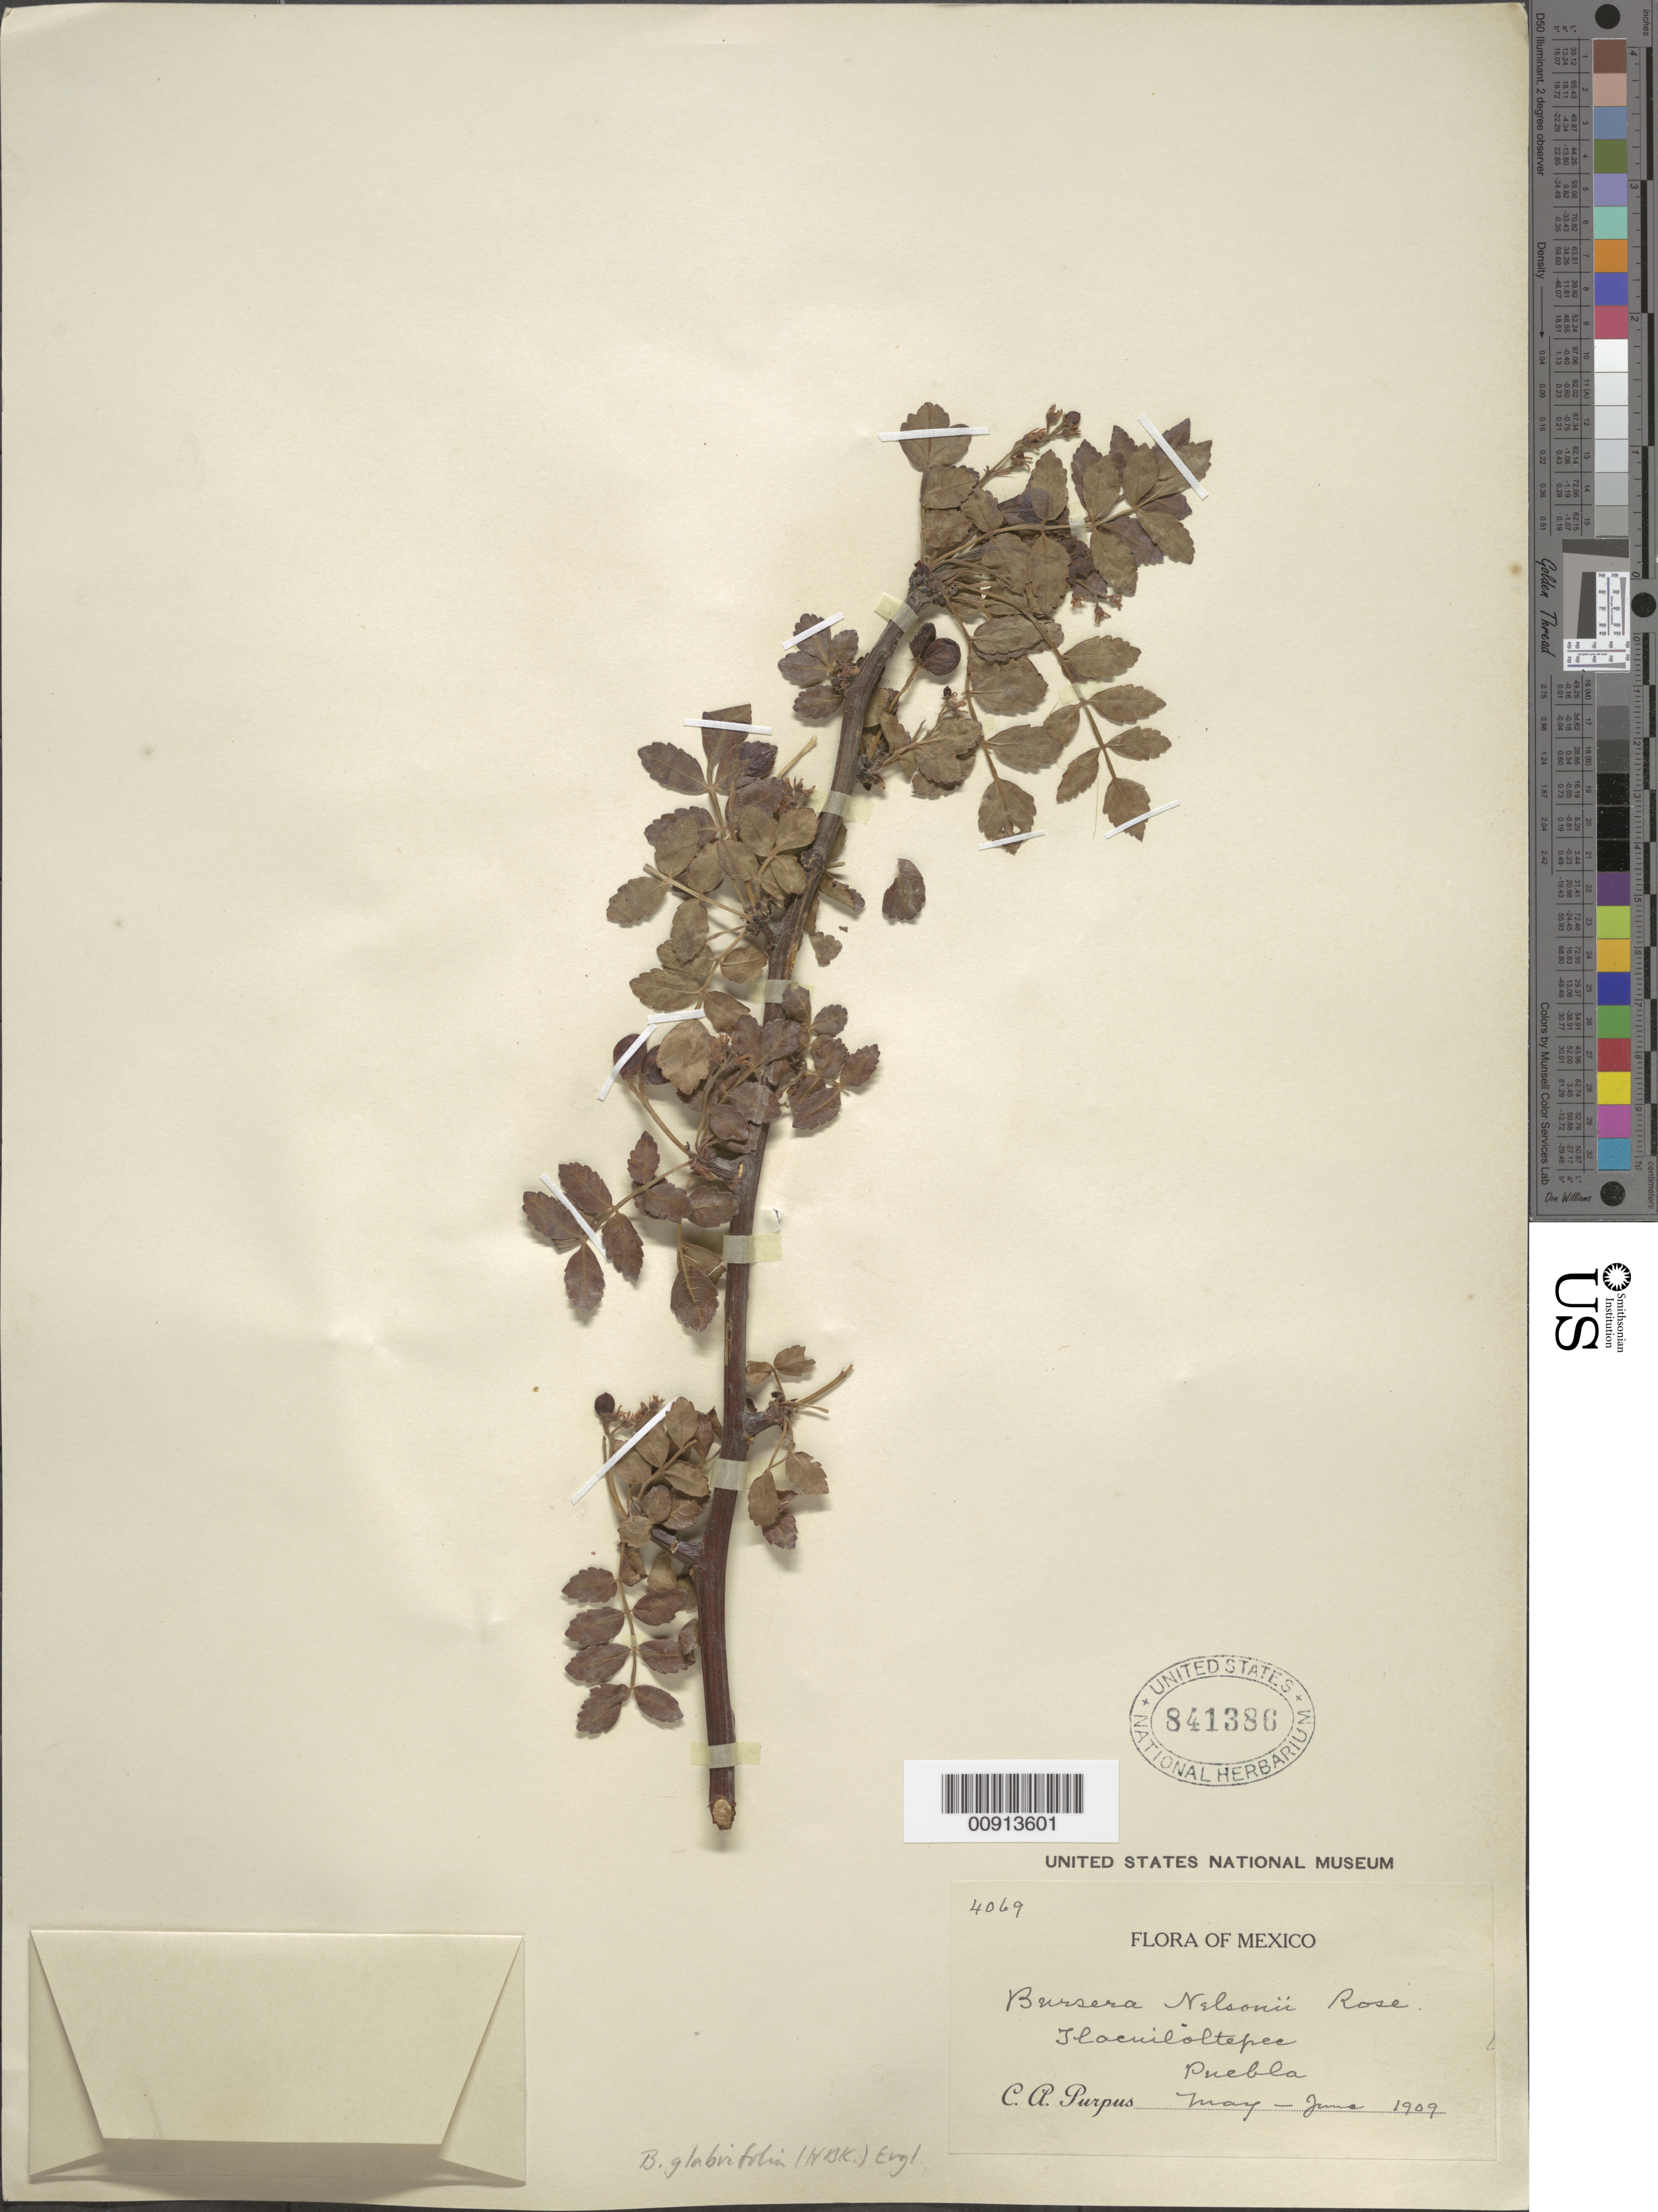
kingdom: Plantae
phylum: Tracheophyta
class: Magnoliopsida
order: Sapindales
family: Burseraceae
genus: Bursera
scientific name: Bursera glabrifolia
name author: (Kunth) Engl.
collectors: C. A. Purpus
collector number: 4069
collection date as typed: May 1909 to -- Jun 1909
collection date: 1909-05/1909-06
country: Mexico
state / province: Puebla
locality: Tlacuiloltepec, Puebla.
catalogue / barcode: US 841386